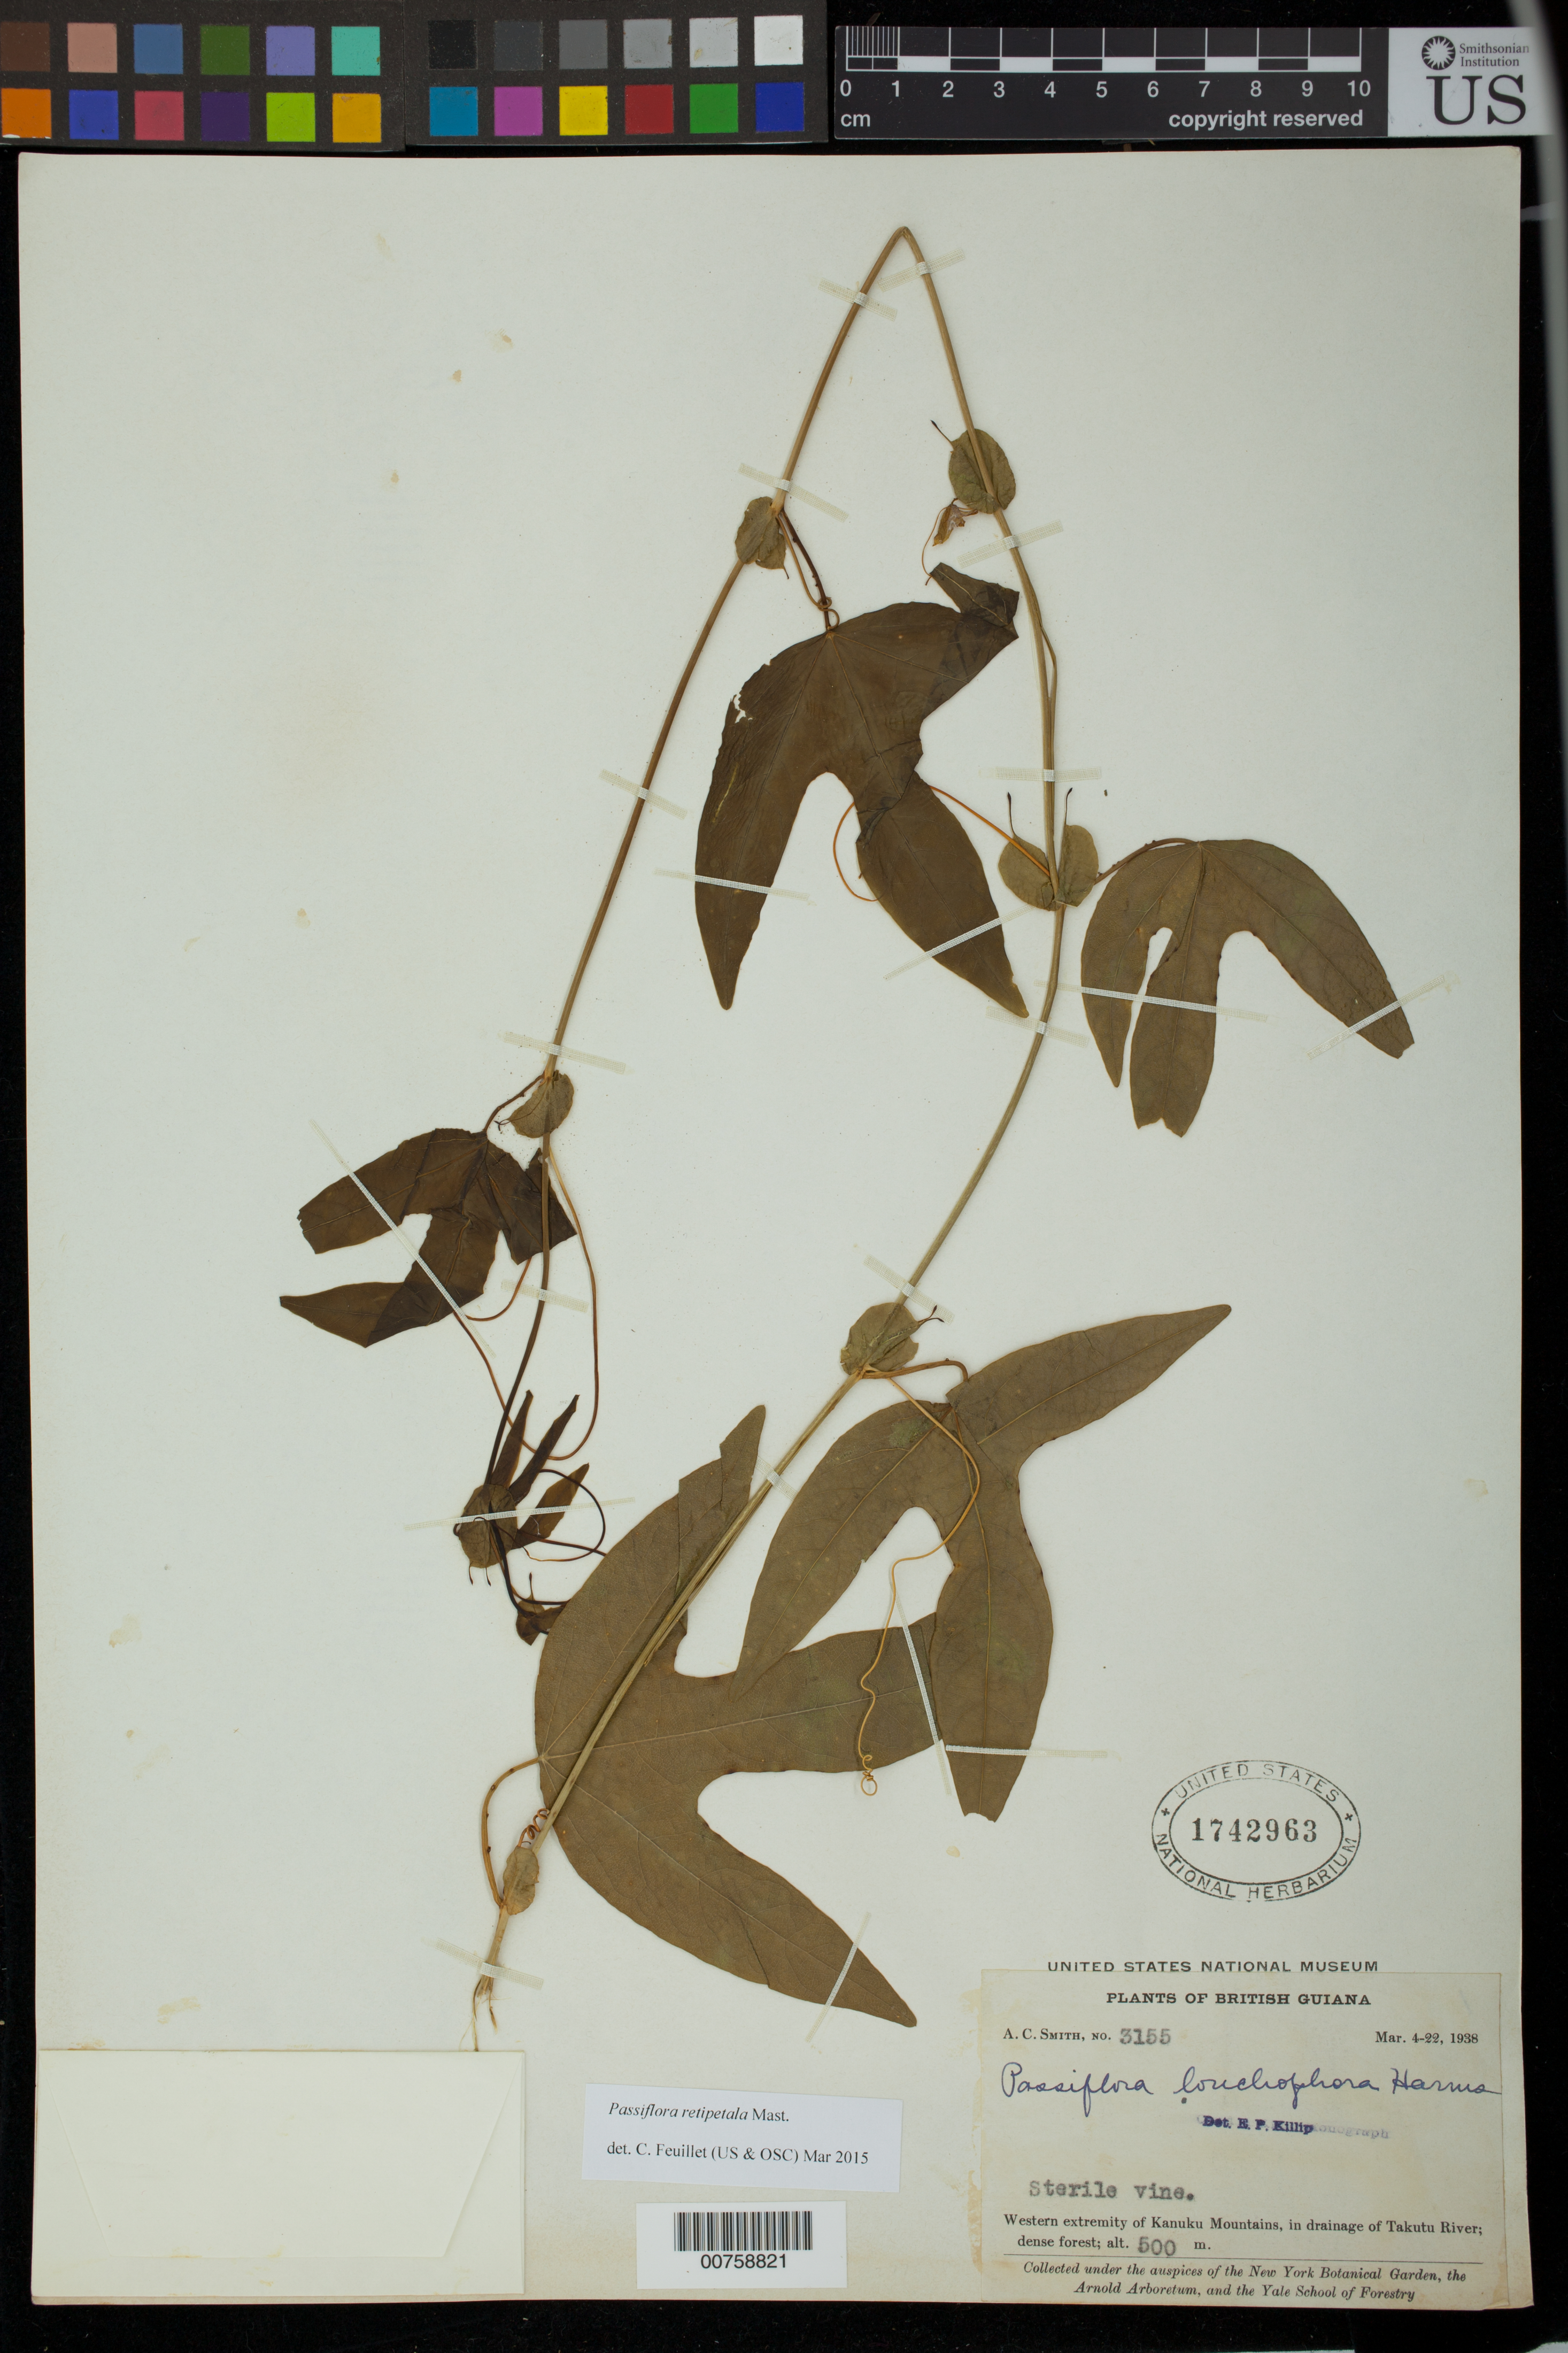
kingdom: Plantae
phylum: Tracheophyta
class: Magnoliopsida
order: Malpighiales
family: Passifloraceae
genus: Passiflora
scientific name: Passiflora retipetala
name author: Mast.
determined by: Killip, Ellsworth P.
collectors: A. C. Smith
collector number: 3155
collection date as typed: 4-Mar-38 to 22-Mar-38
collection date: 1938-03-04/1938-03-22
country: Guyana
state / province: U. Takutu-U. Essequibo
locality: Kanuku Mts., drainage of Takutu R., western extremity of Kanuku Mountains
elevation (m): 500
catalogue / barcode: US 1742963